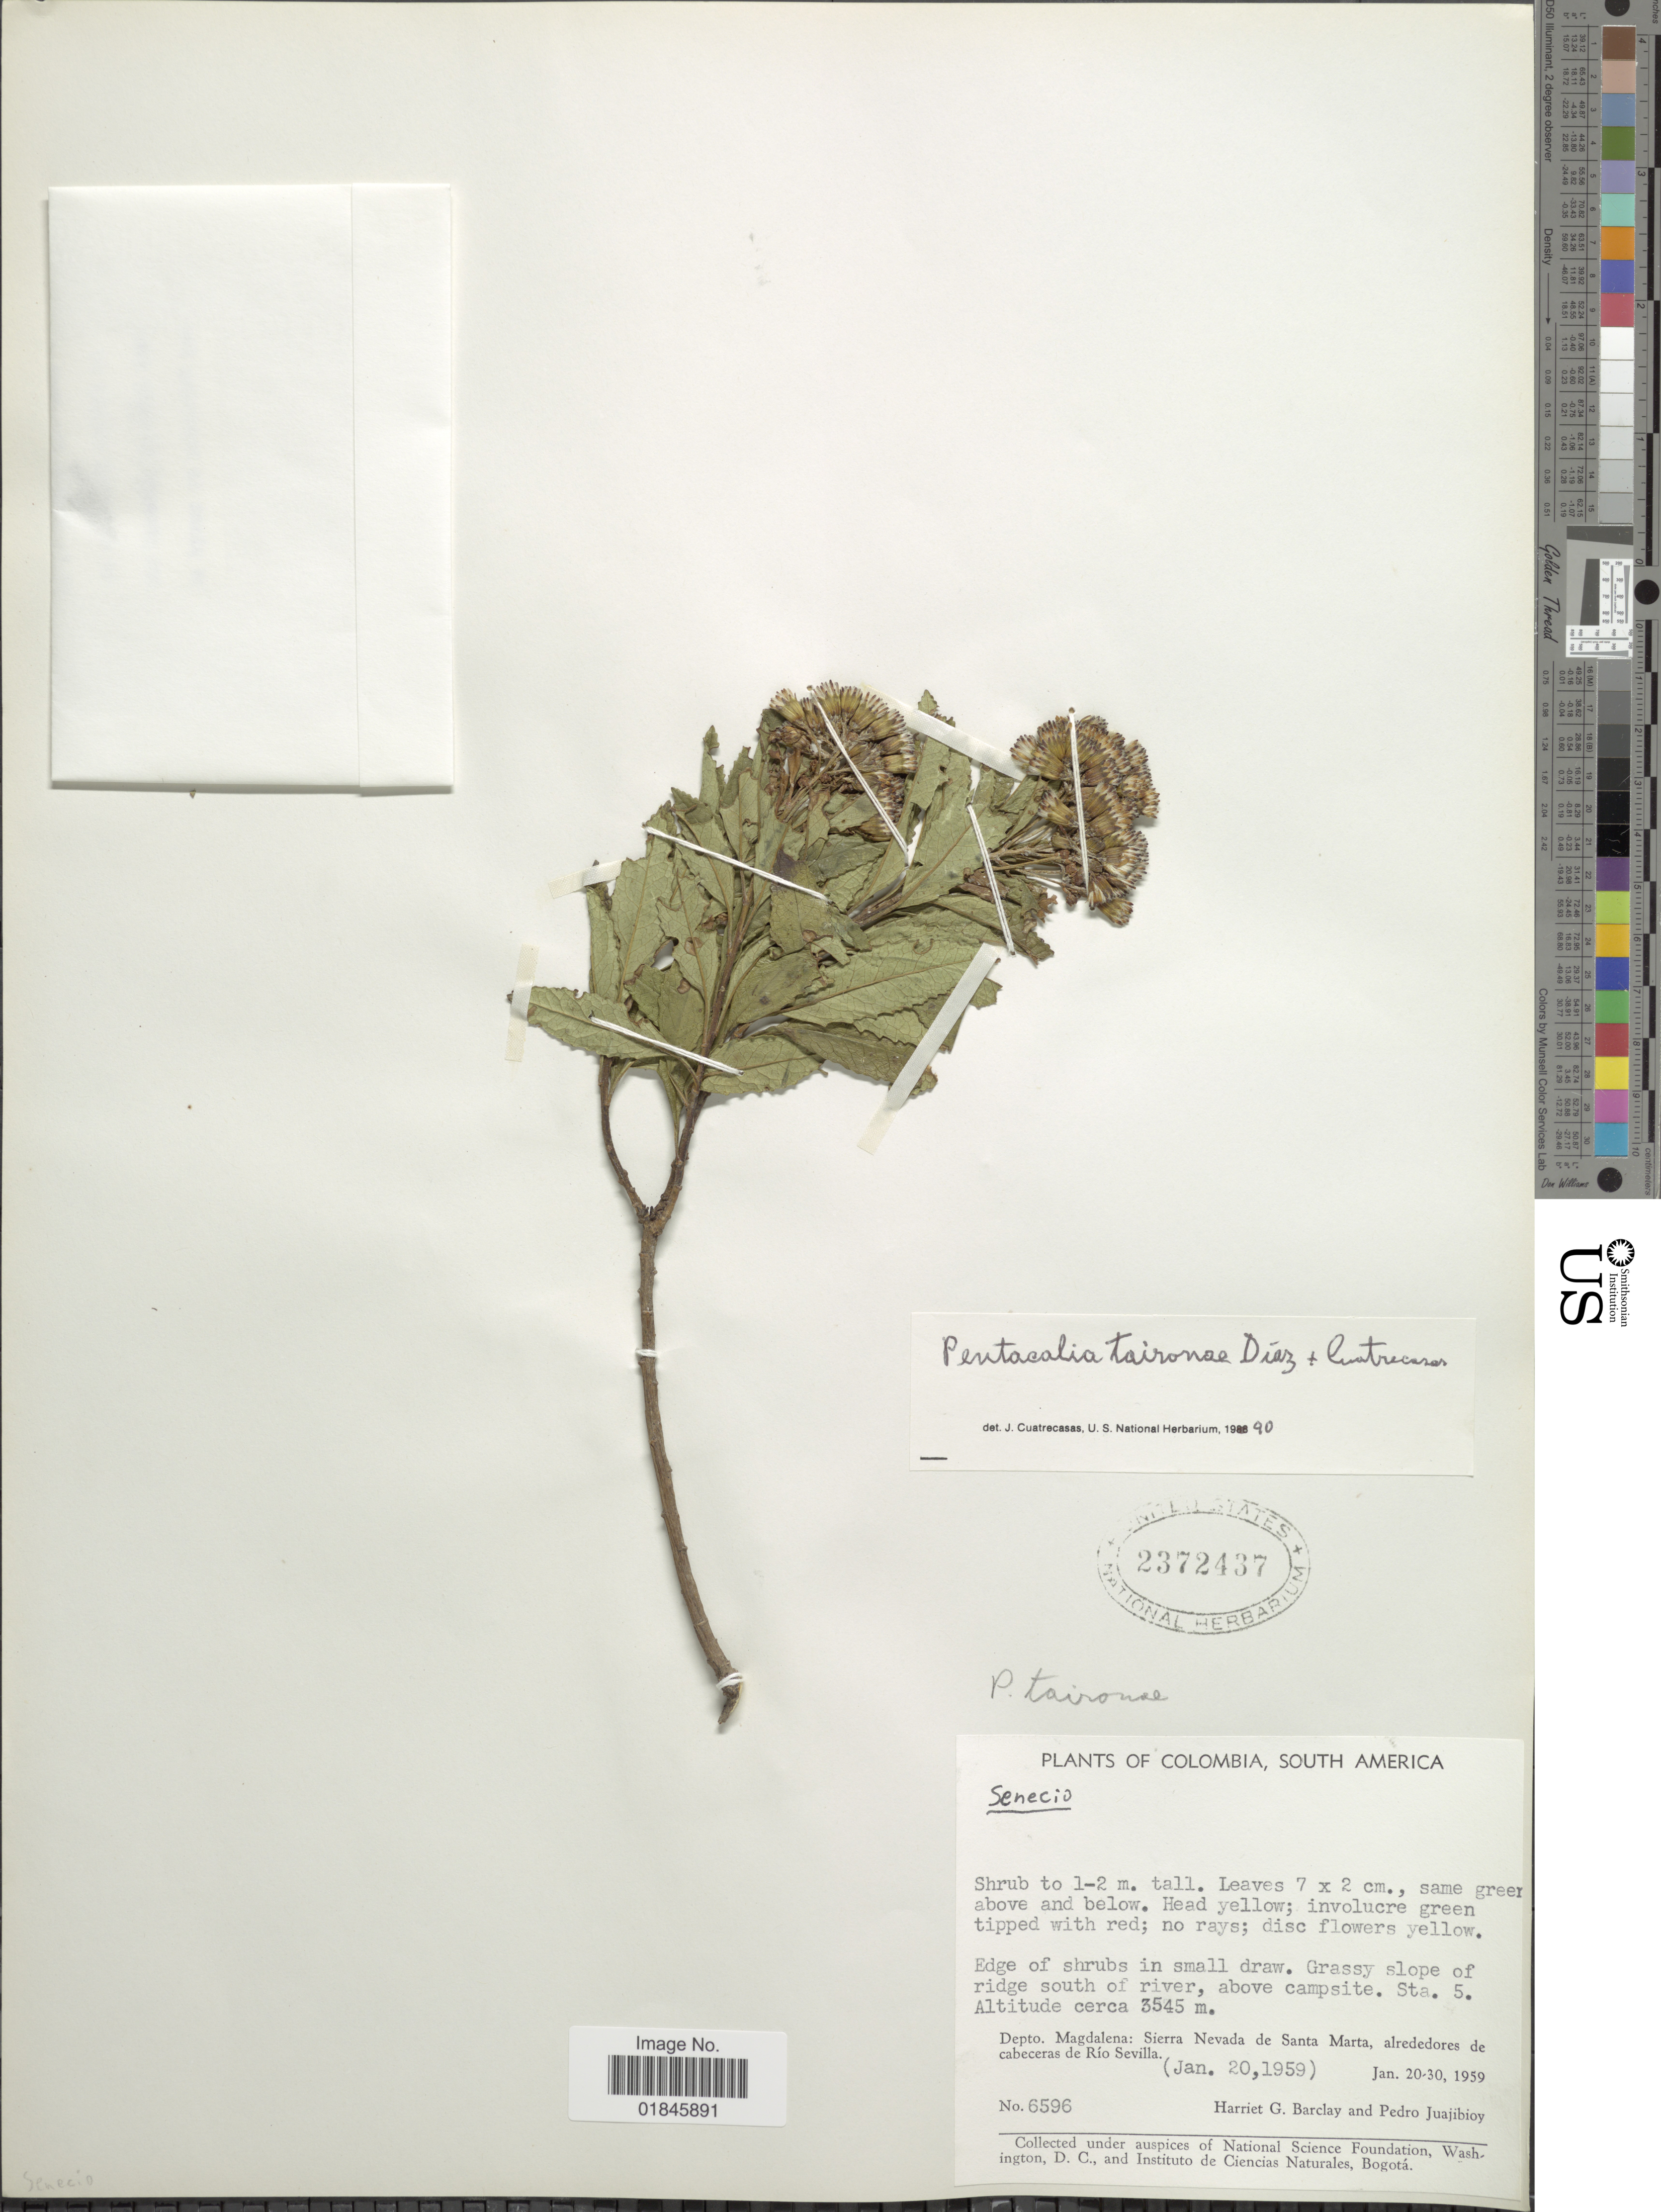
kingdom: Plantae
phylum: Tracheophyta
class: Magnoliopsida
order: Asterales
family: Asteraceae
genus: Pentacalia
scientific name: Pentacalia taironae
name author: S. Díaz & Cuatrec.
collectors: H. G. Barclay & P. Juajibioy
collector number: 6596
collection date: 1959-01-20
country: Colombia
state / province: Magdalena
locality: Grassy slope of ridge south of river, above campsite. Sta. 5. Depto. Magdalena: Sierra Nevada de Santa Marta, alrededores de cabeceras de Río Sevilla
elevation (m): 3545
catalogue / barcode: US 2372437